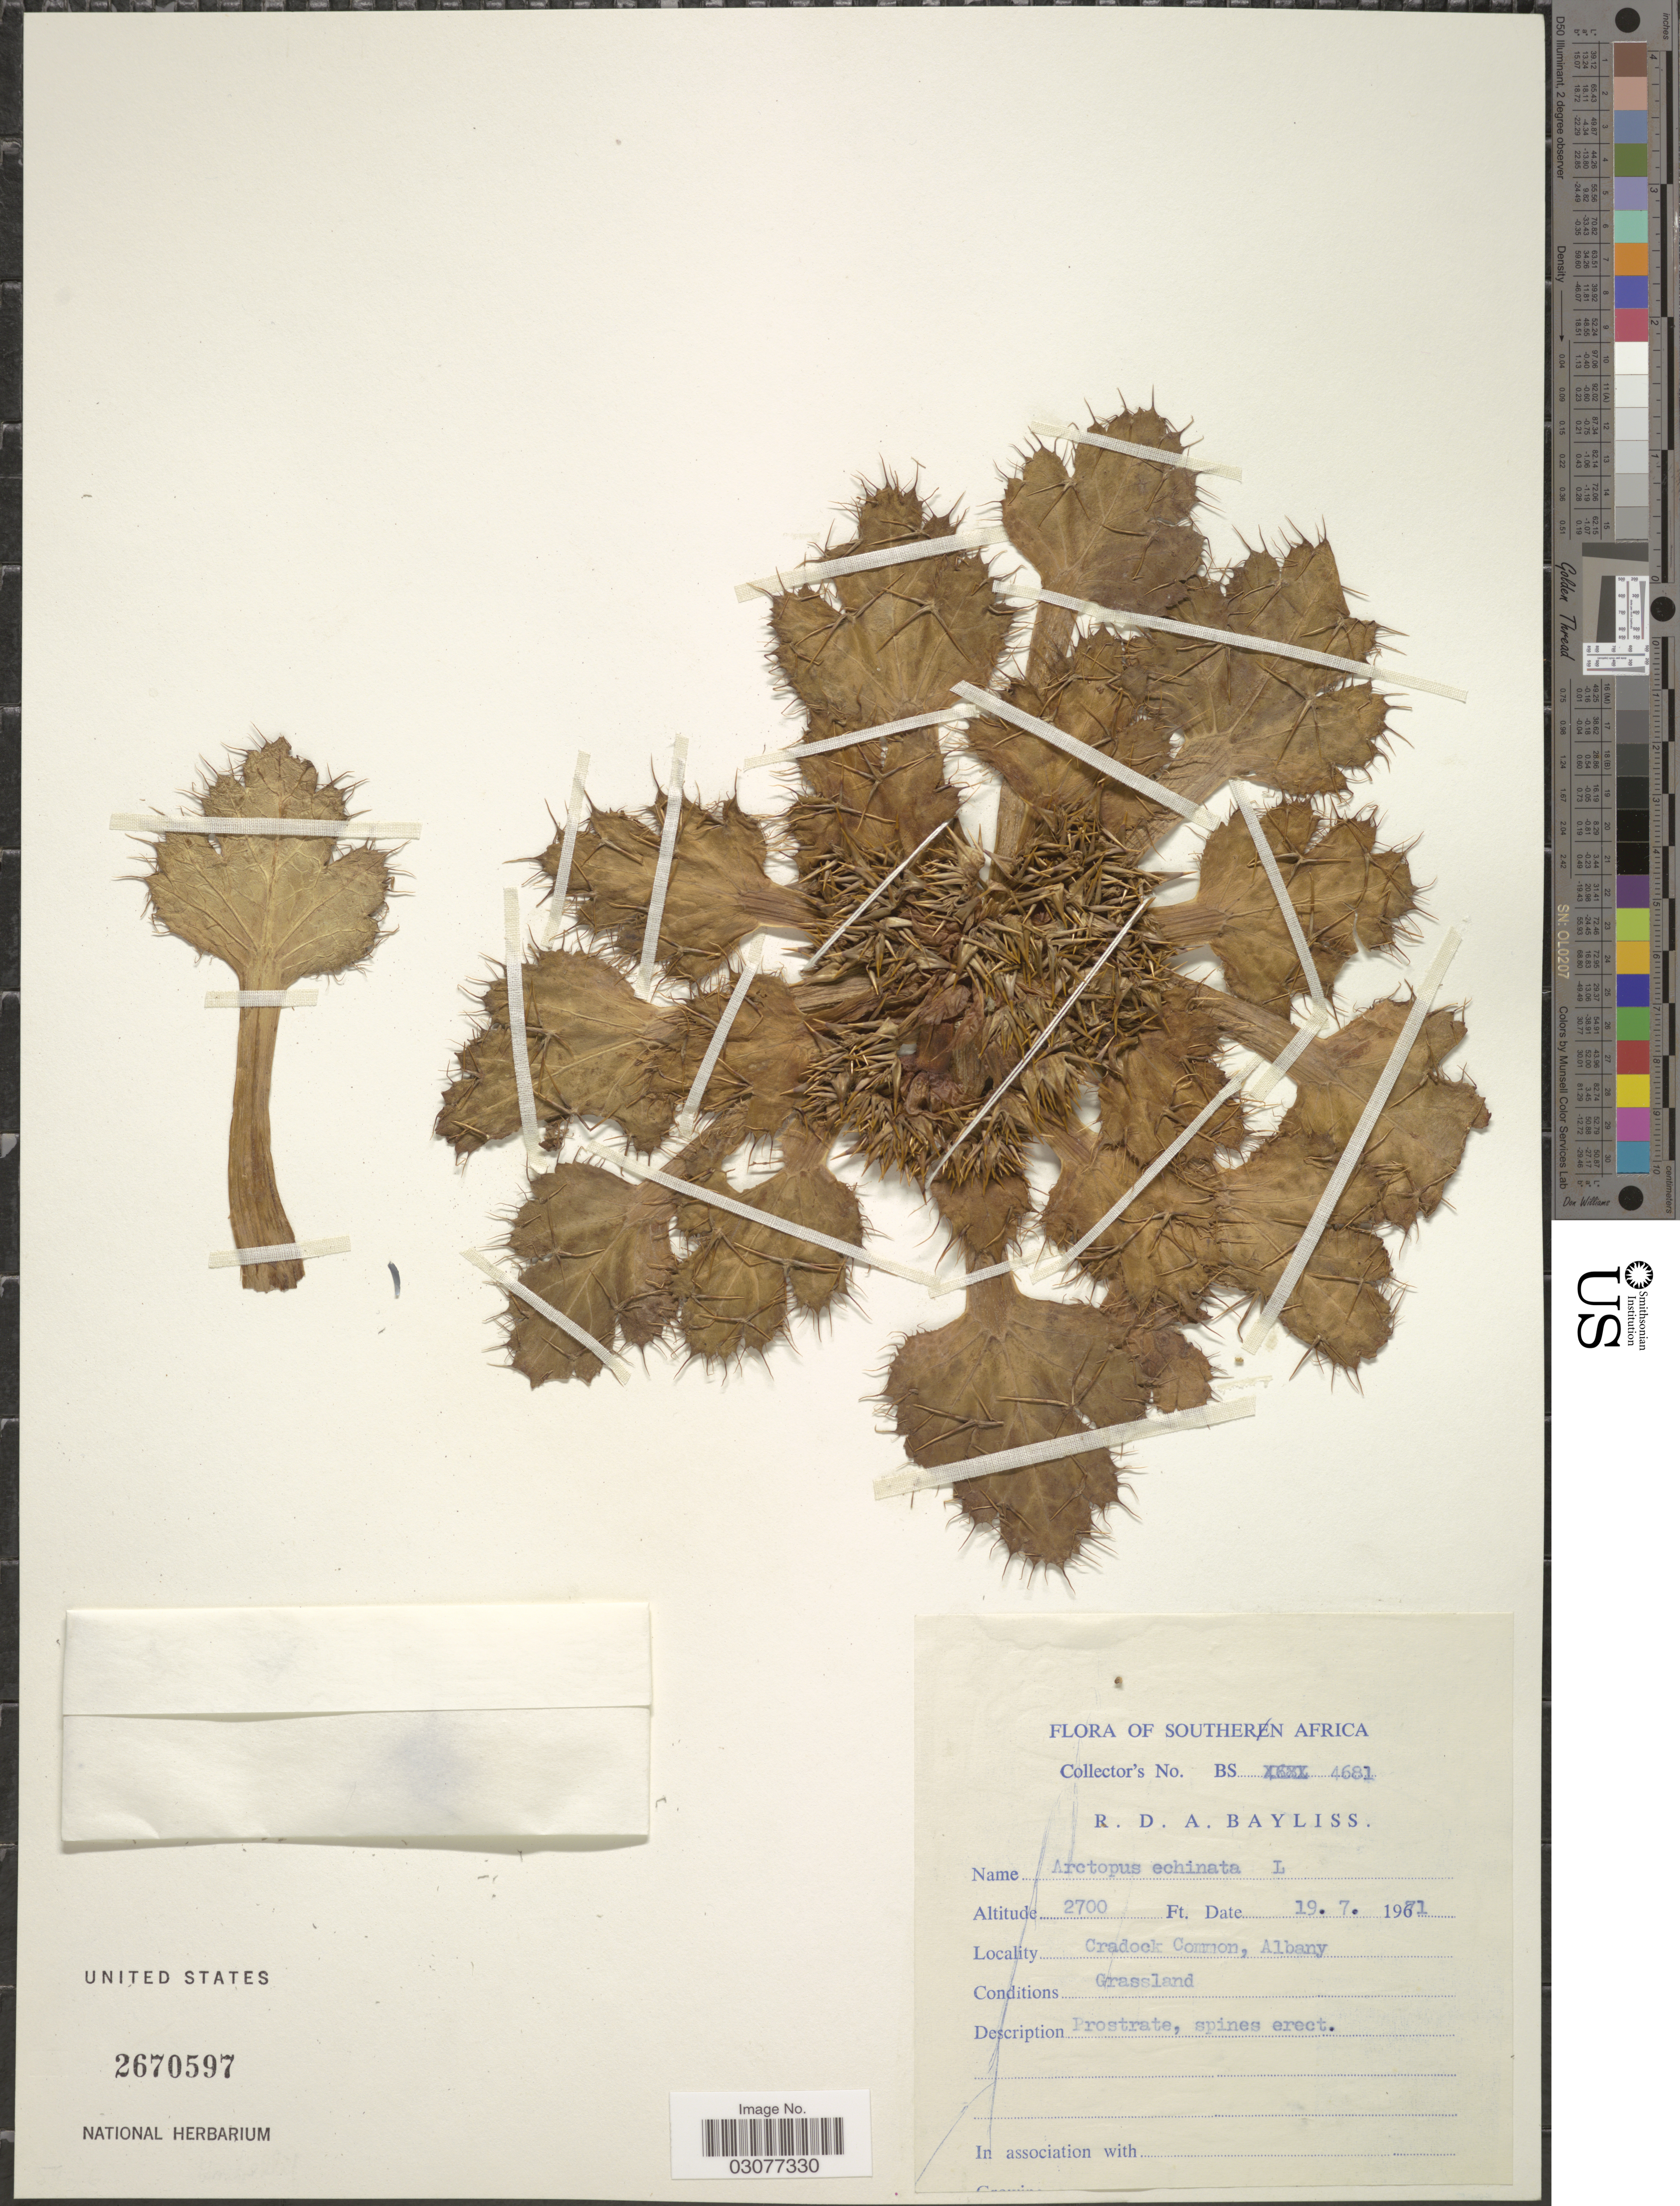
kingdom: Plantae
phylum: Tracheophyta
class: Magnoliopsida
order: Apiales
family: Apiaceae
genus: Arctopus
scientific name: Arctopus echinatus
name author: L. ex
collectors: R. Bayliss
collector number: BS4681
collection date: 1971-07-19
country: South Africa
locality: Southern Africa, Cradock Common, Albany.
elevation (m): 823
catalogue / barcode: US 2670597